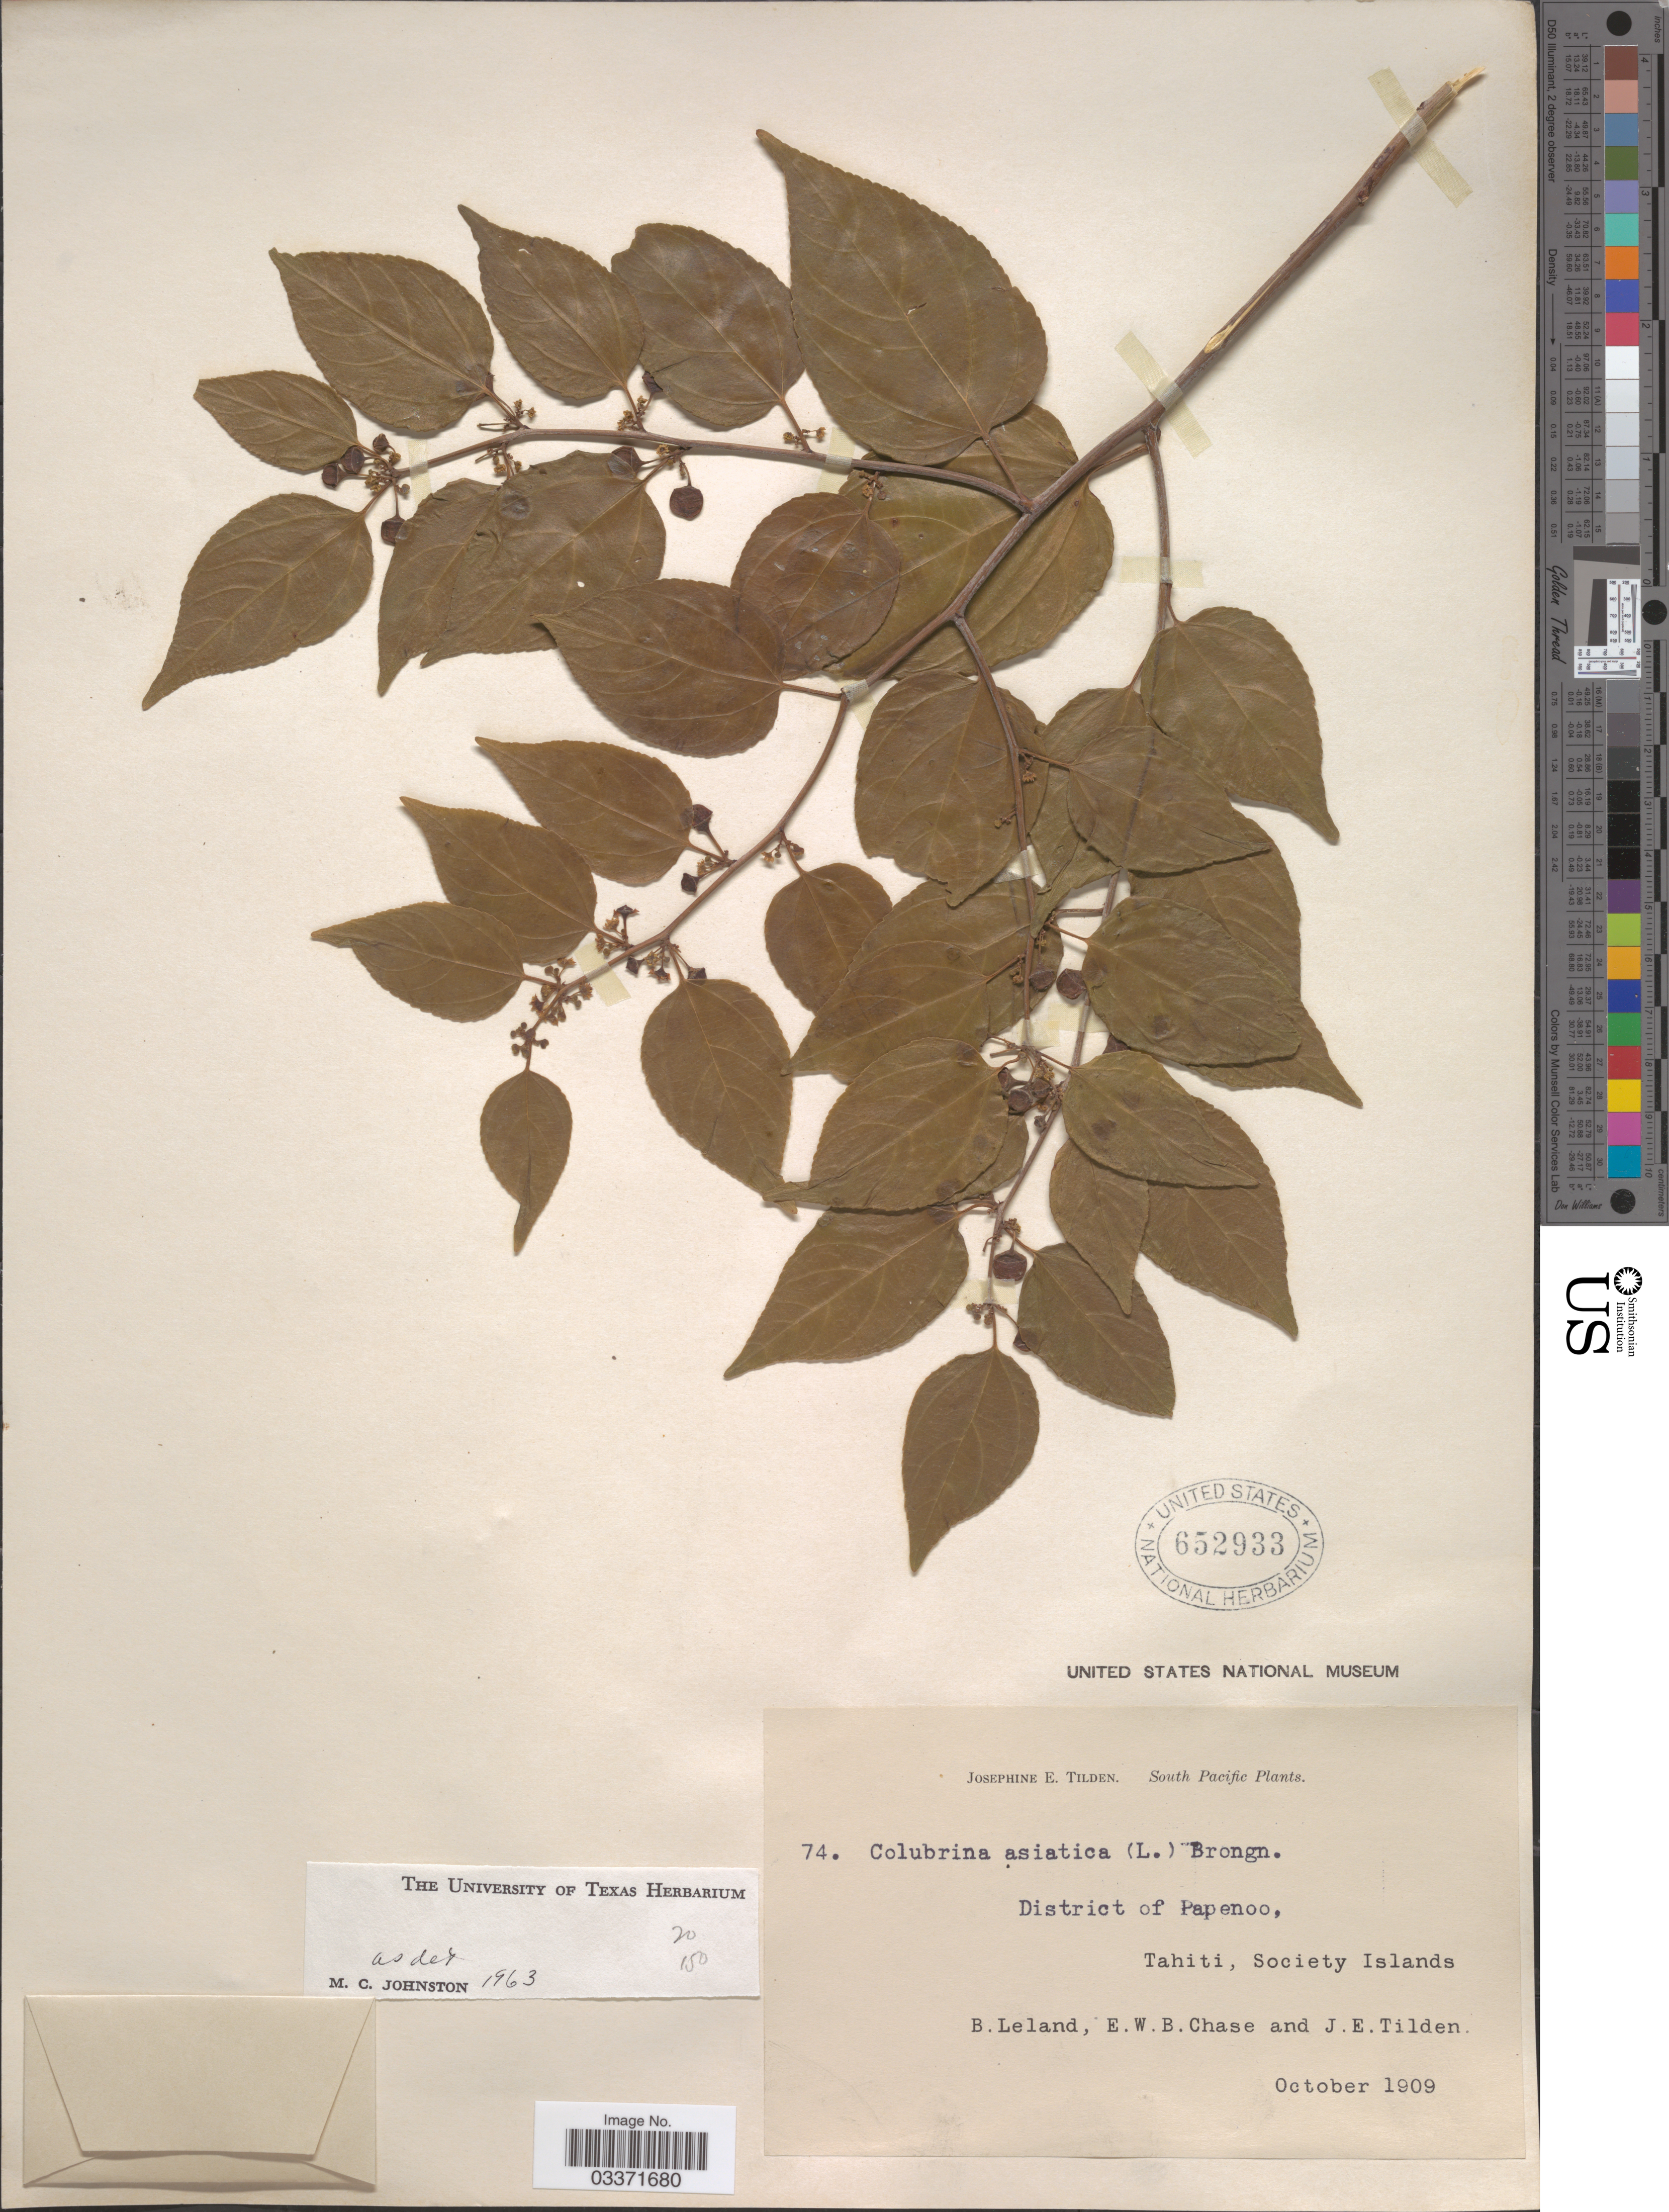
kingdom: Plantae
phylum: Tracheophyta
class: Magnoliopsida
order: Rosales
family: Rhamnaceae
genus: Colubrina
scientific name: Colubrina asiatica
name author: (L.) Brongn.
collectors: B. Leland, E. W. Chase & J. E. Tilden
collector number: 74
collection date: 1909-10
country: French Polynesia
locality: South Pacific, District of Papenoo, Tahiti, Society Islands.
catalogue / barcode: US 652933